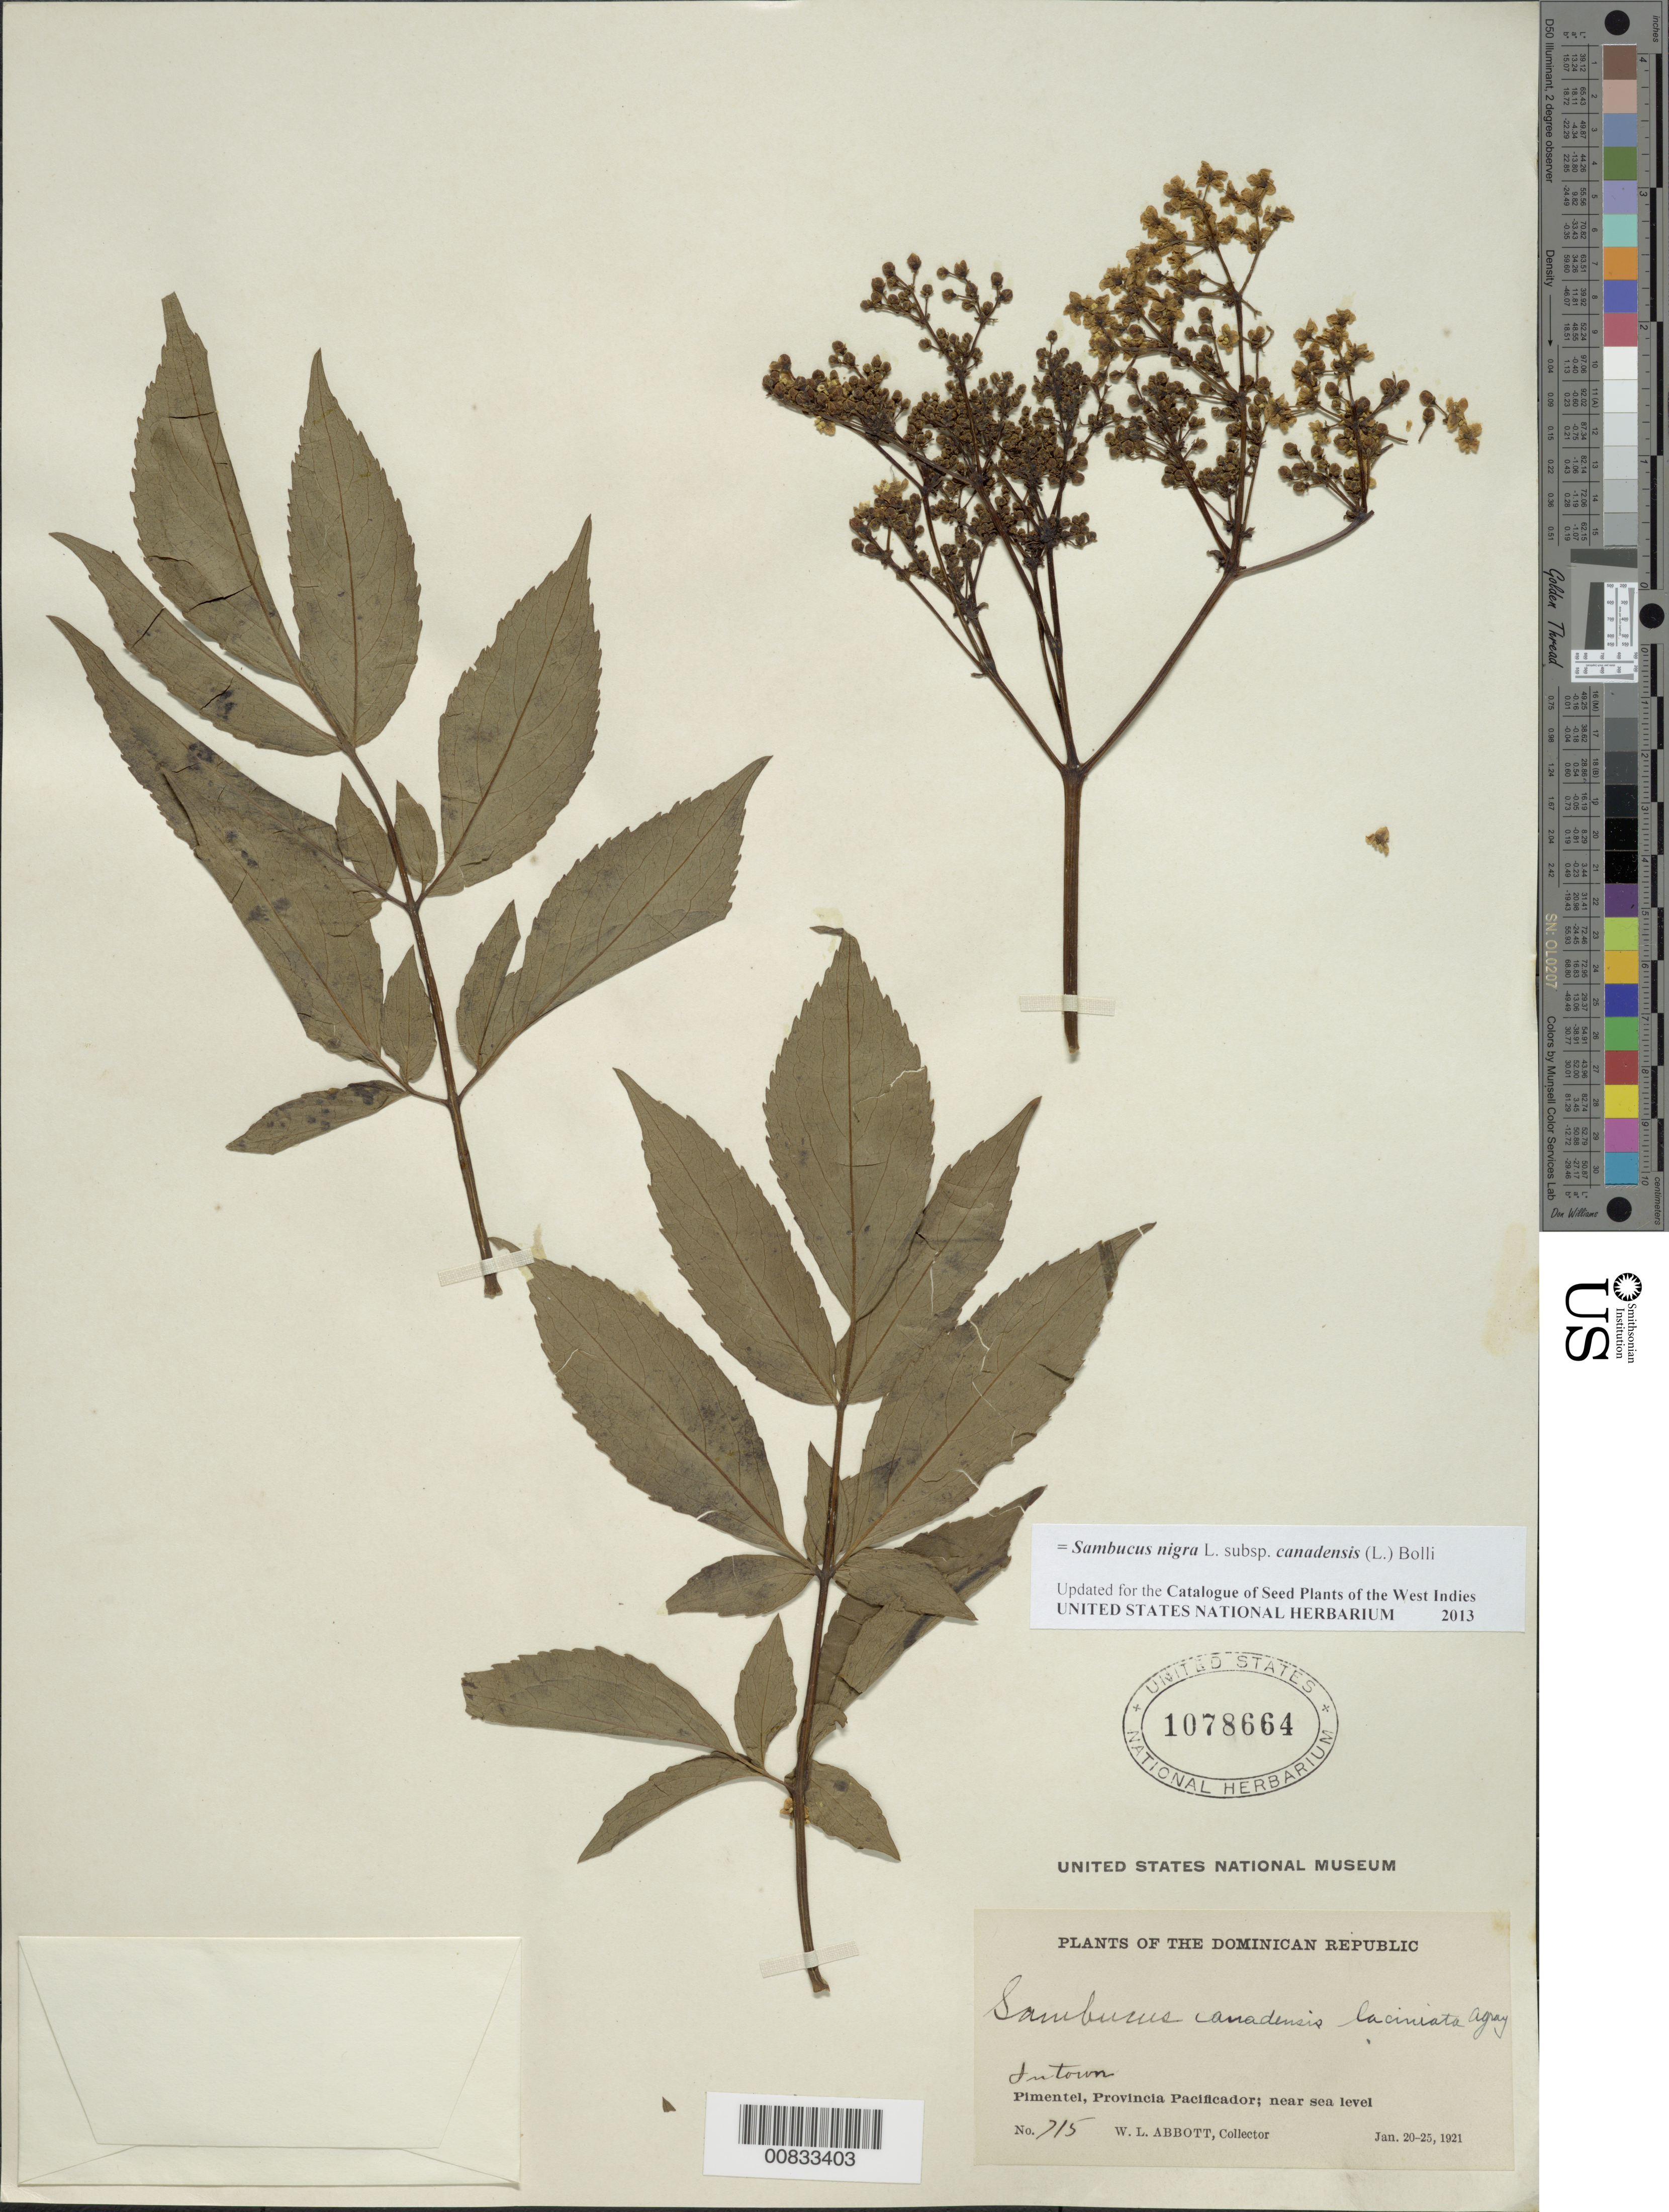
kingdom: Plantae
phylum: Tracheophyta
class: Magnoliopsida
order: Dipsacales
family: Viburnaceae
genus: Sambucus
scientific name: Sambucus nigra subsp. canadensis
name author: (L.) Bolli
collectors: W. L. Abbott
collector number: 715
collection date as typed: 20 Jan 1921 to 25 Jan 1921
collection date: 1921-01-20/1921-01-25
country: Dominican Republic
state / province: Duarte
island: Hispaniola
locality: Pimentel, in town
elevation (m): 0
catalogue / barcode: US 1078664